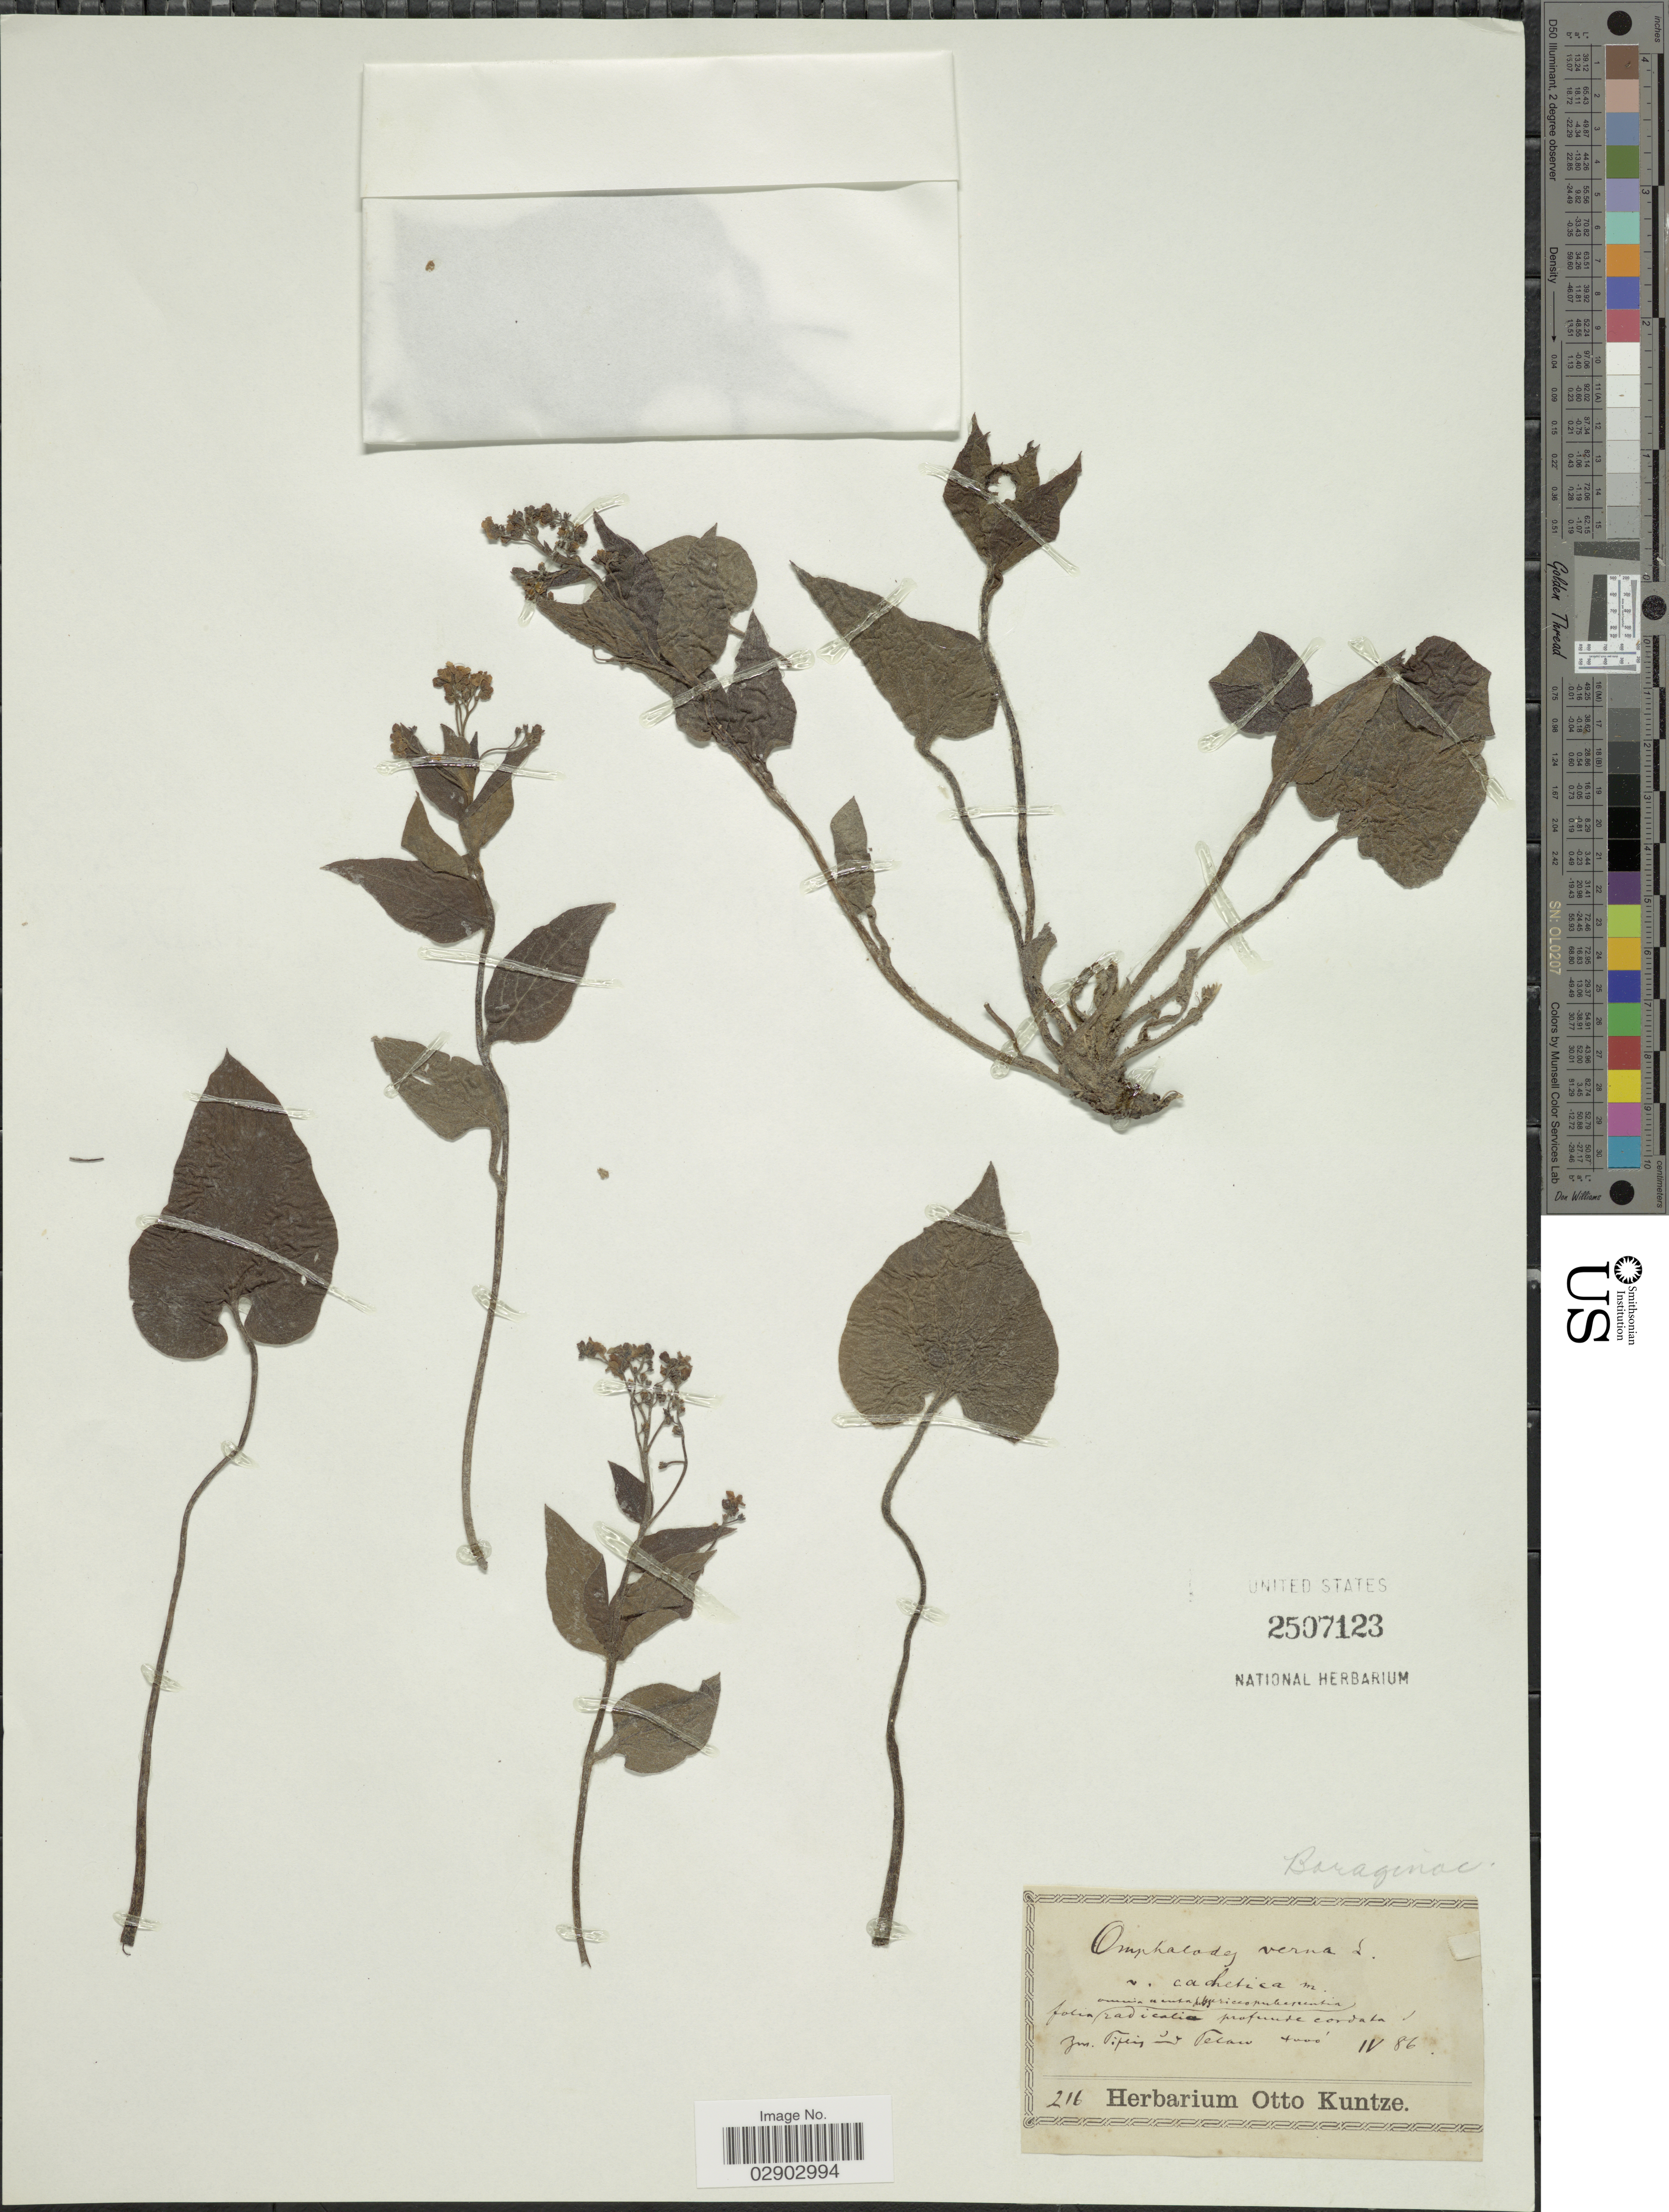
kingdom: Plantae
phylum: Tracheophyta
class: Magnoliopsida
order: Boraginales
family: Boraginaceae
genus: Omphalodes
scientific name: Omphalodes verna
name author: Moench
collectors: ex herb. Otto Kuntze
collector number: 216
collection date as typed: Transcribed d/m/y: /4/86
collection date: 1886-04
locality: Zon. Tipeis y Pecaco. [interpreted]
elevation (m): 1219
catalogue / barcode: US 2507123